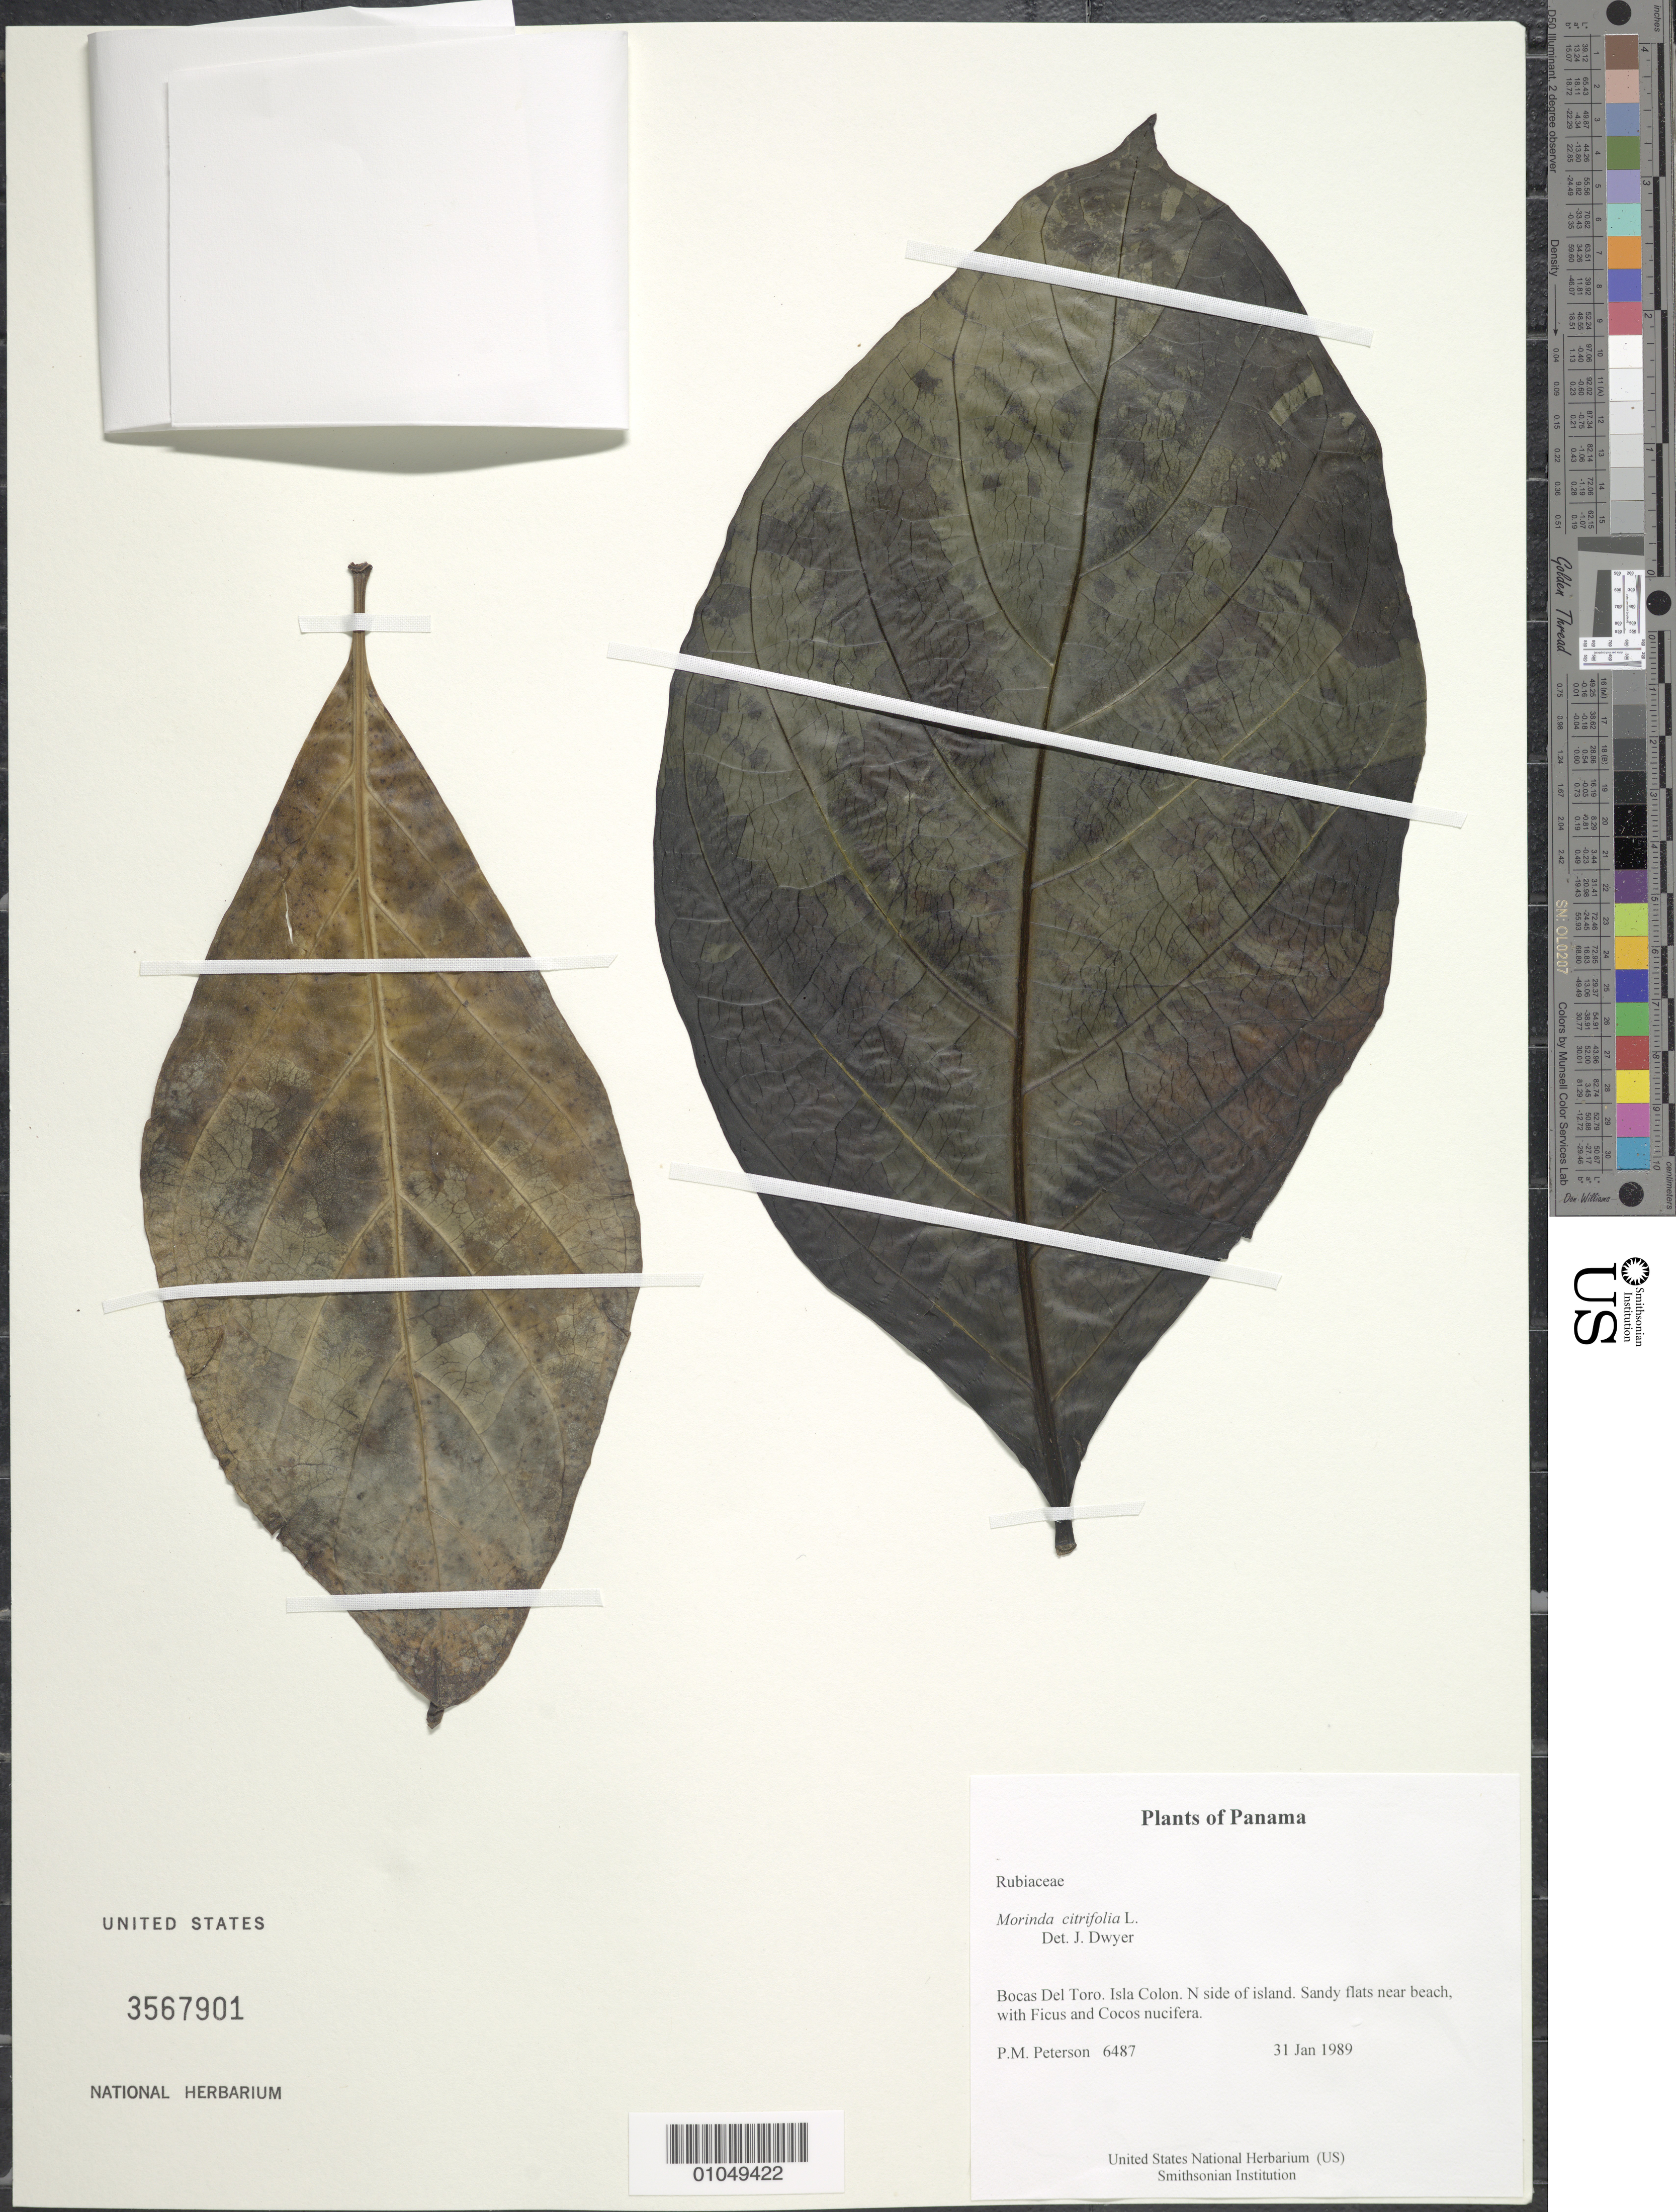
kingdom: Plantae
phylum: Tracheophyta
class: Magnoliopsida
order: Gentianales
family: Rubiaceae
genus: Morinda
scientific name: Morinda citrifolia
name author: L.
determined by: Dwyer, J.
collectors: P. M. Peterson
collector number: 06487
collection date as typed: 31 Jan 1989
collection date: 1989-01-31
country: Panama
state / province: Bocas del Toro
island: Colón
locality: N side of island.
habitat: Sandy flats near beach, with Ficus and Cocos nucifera.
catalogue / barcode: US 3567901